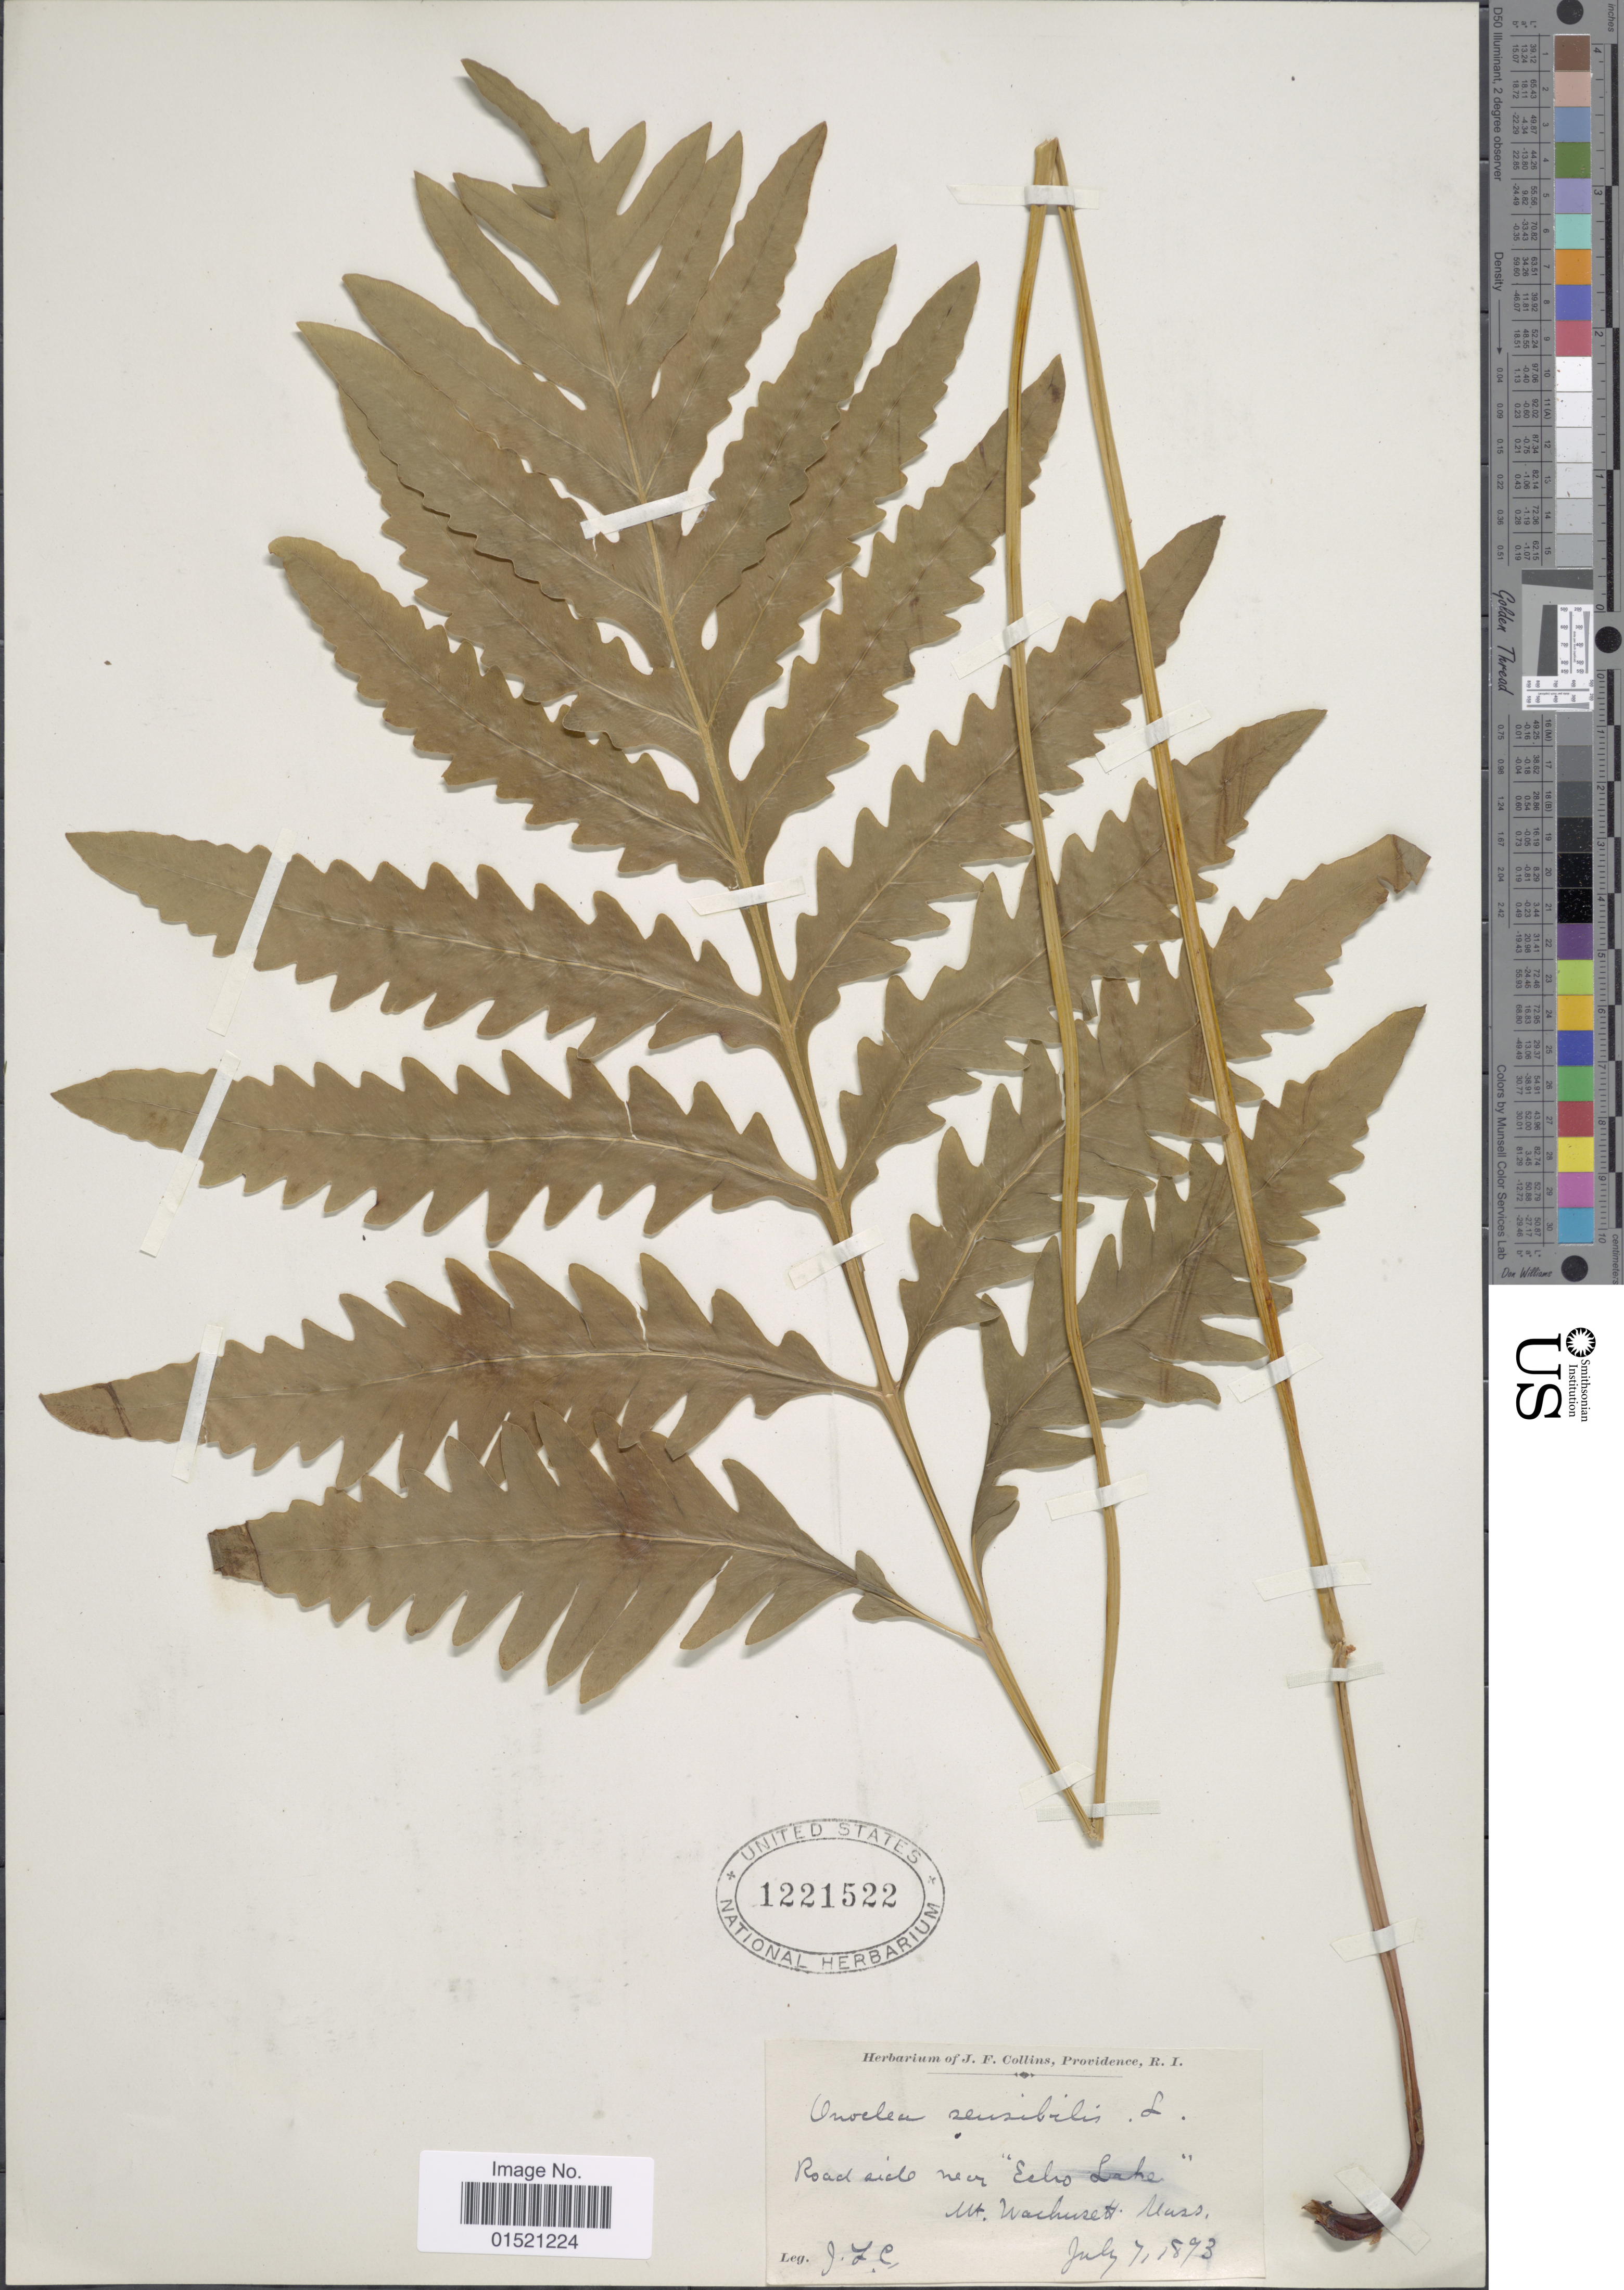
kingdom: Plantae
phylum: Tracheophyta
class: Polypodiopsida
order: Polypodiales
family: Onocleaceae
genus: Onoclea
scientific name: Onoclea sensibilis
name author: L.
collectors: J. Collins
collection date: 1893-07-07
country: United States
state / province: Massachusetts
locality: Roadside near 'Echo Lake' Mt Machusett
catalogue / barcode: US 1221522